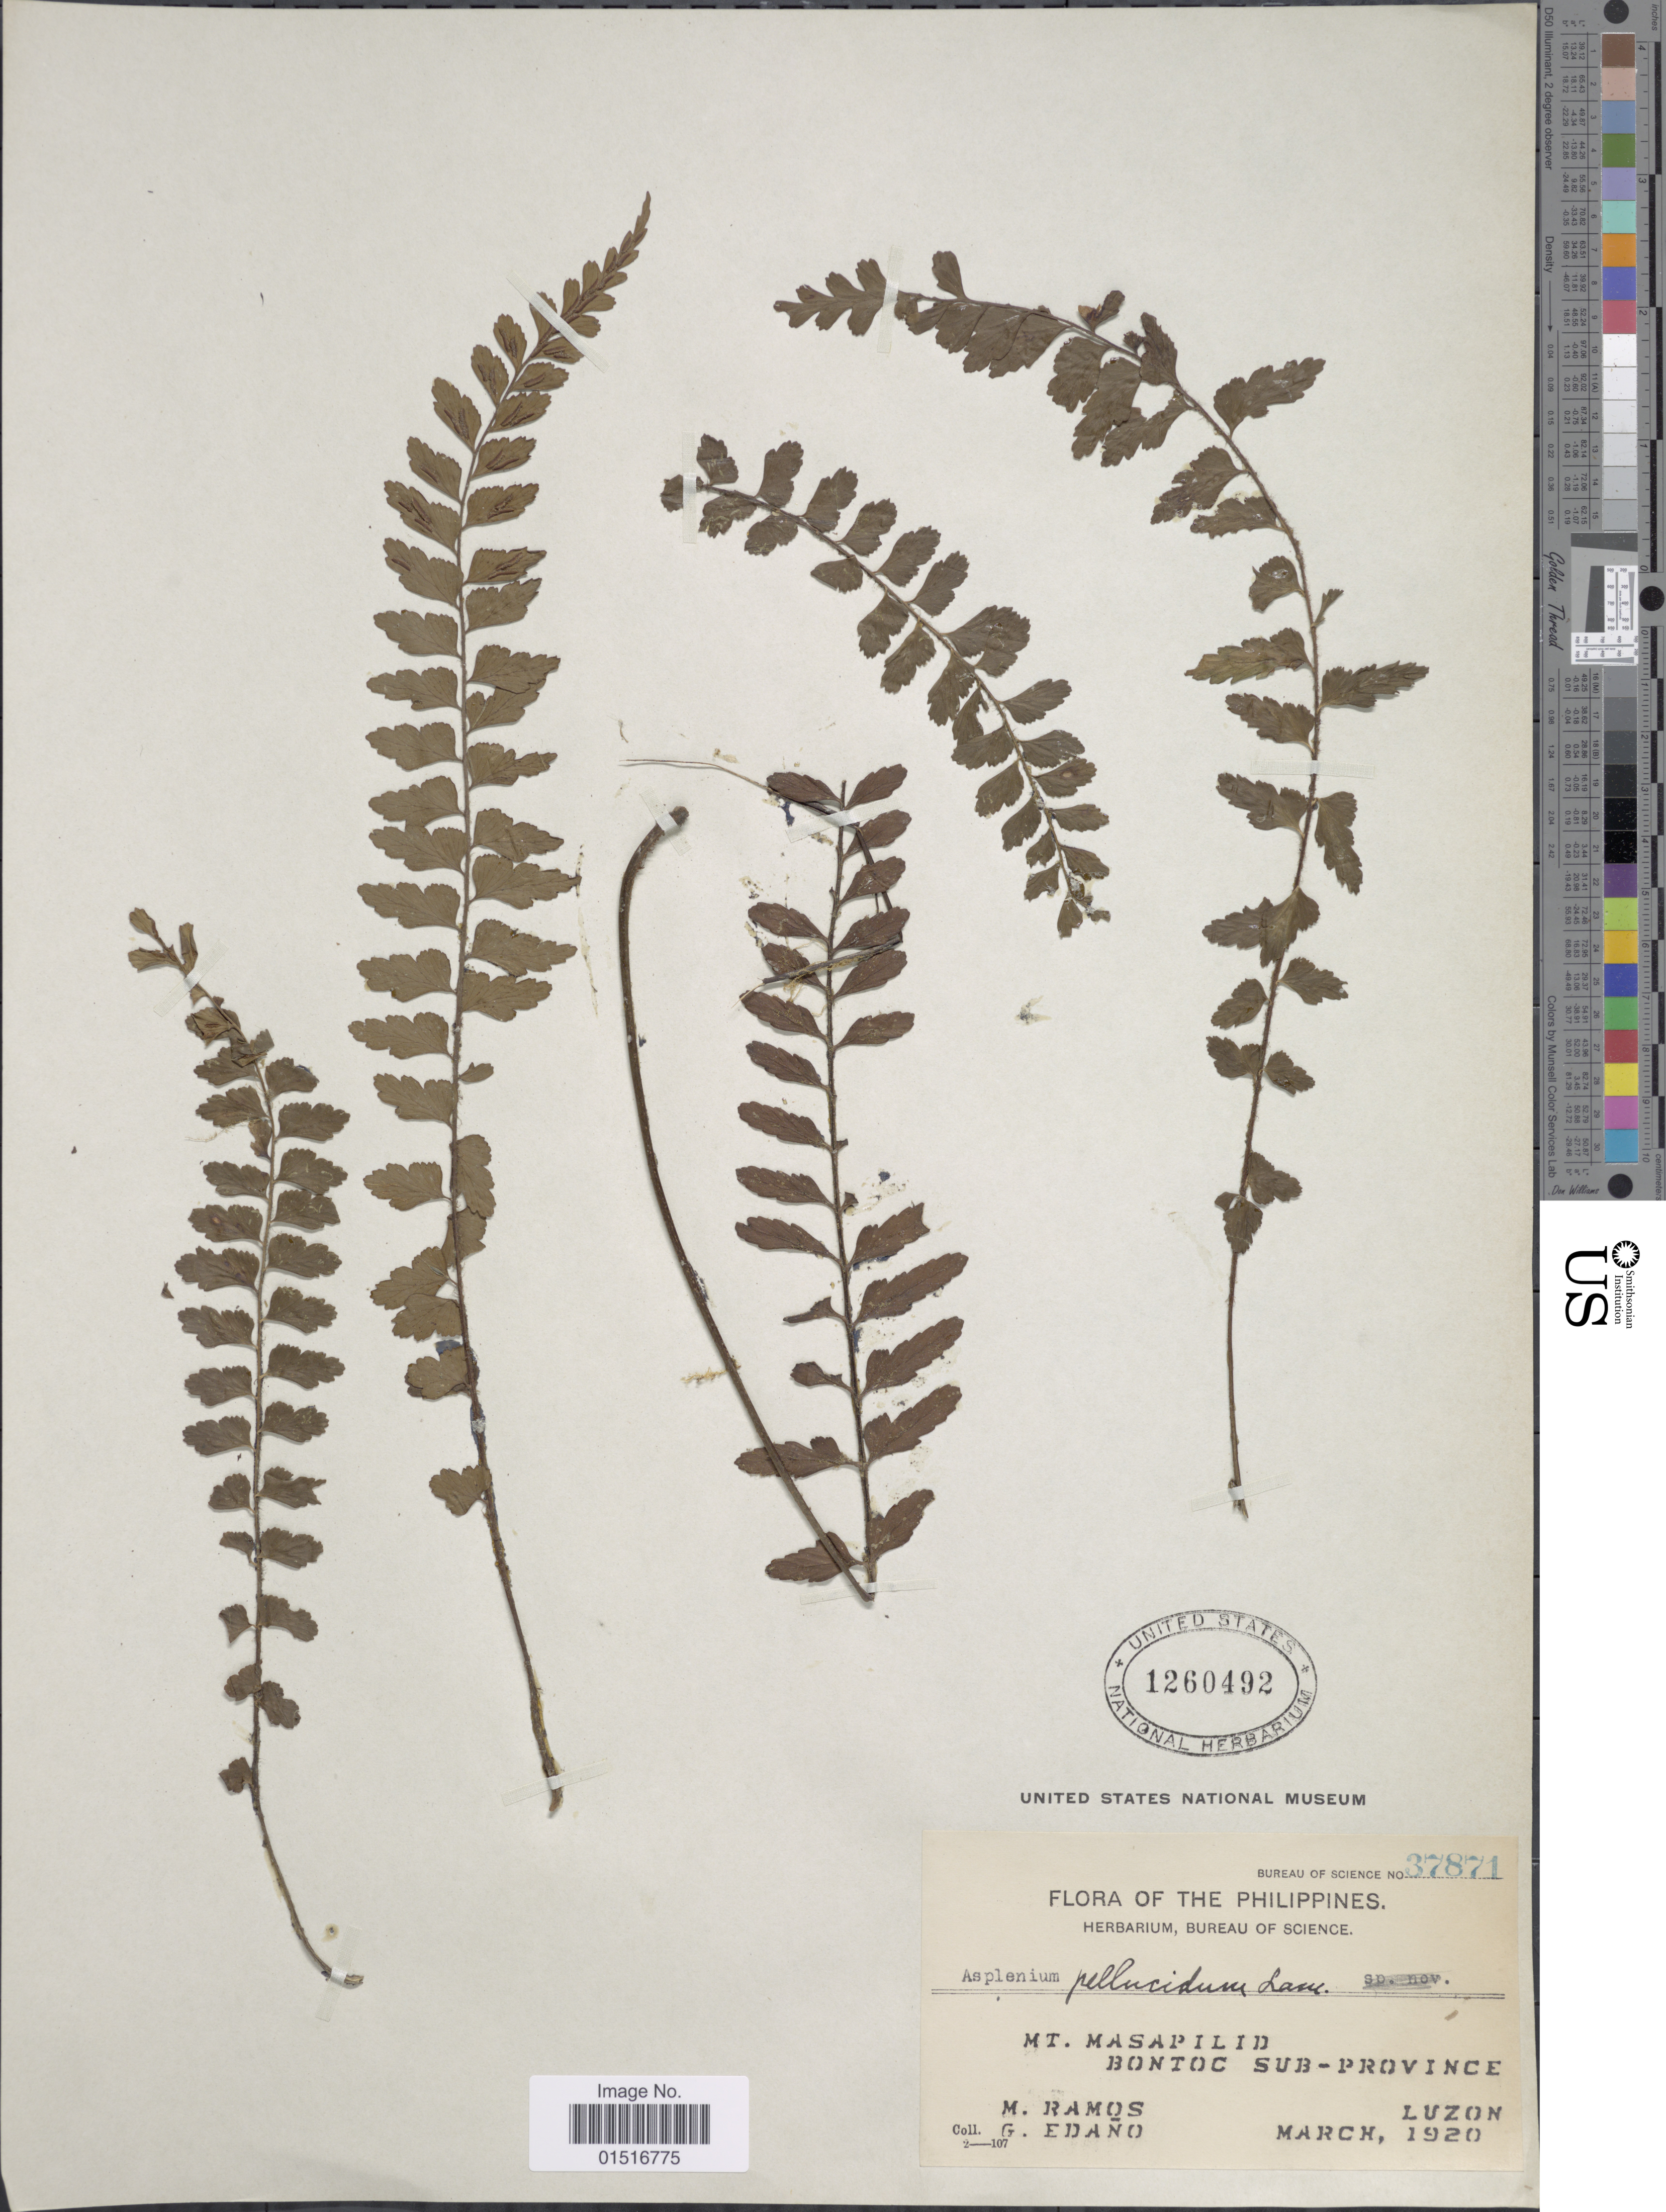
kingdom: Plantae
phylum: Tracheophyta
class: Polypodiopsida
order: Polypodiales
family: Aspleniaceae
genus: Asplenium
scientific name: Asplenium pellucidum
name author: Lam.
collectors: M. Ramos & G. Edaño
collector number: Bureau of Science 37871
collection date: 1920-03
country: Philippines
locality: Mt. Masapilid. Bontoc Sub-Province. Luzon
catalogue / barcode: US 1260492